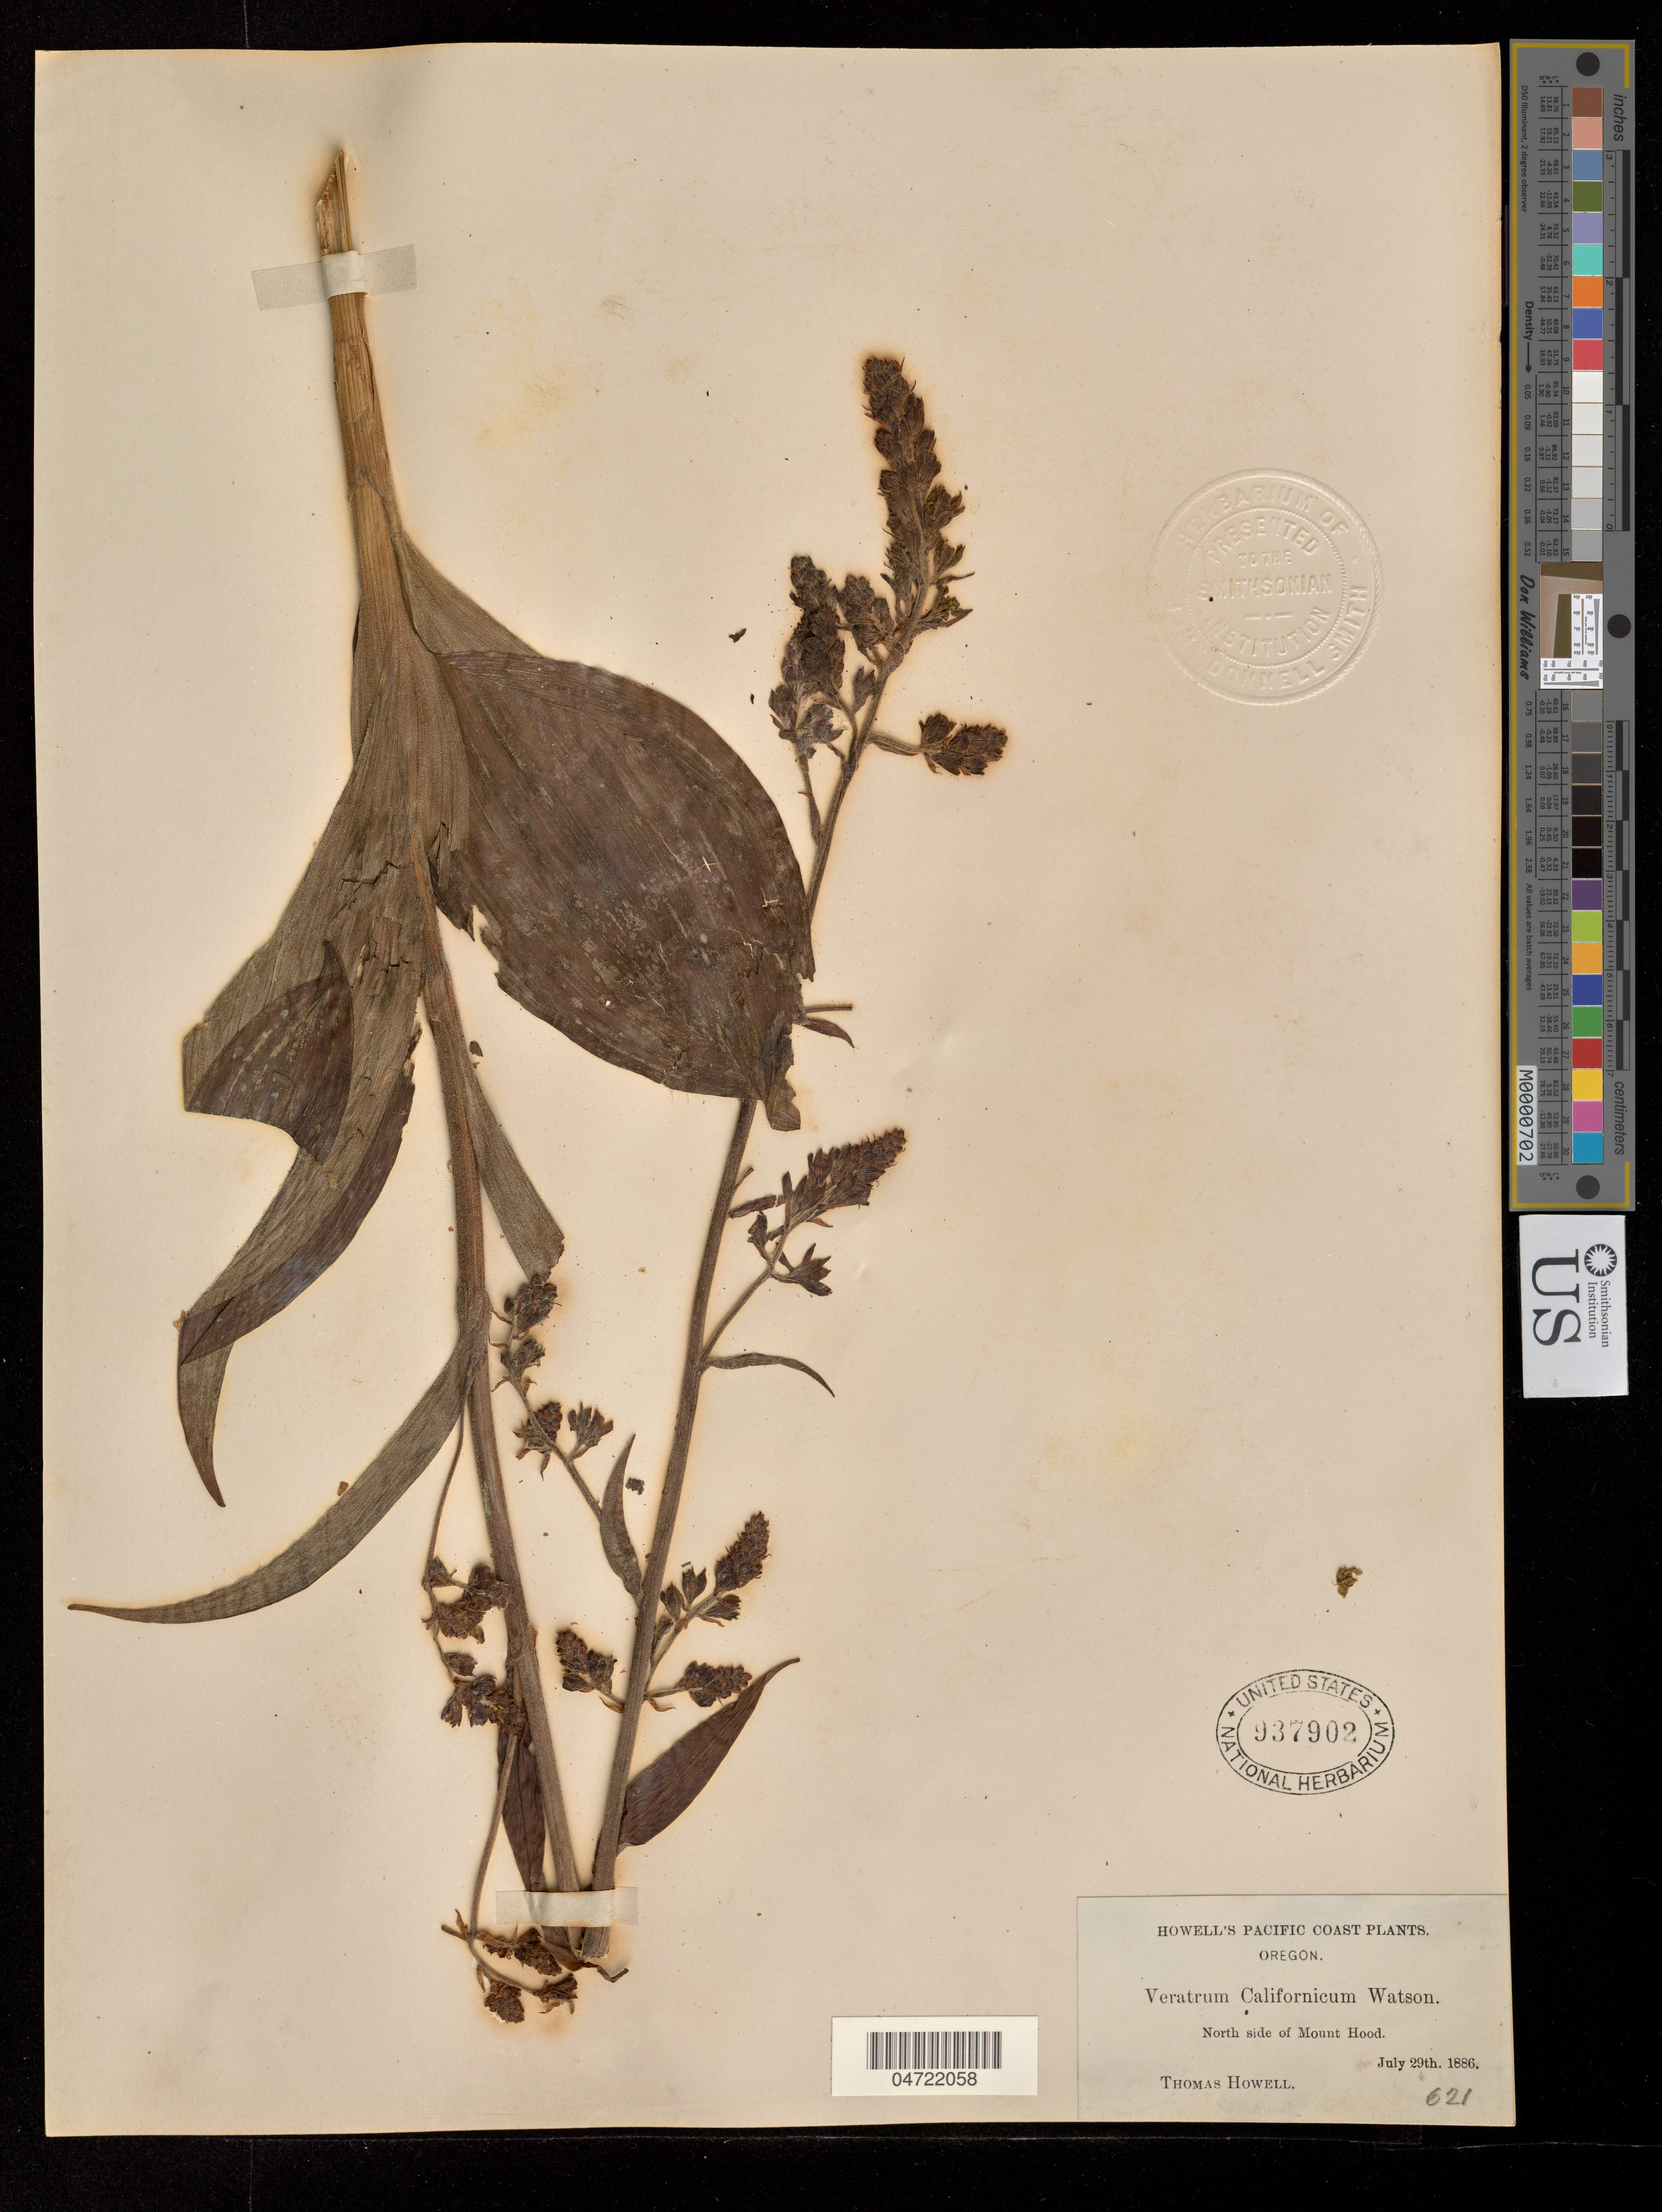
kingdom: Plantae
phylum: Tracheophyta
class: Liliopsida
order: Liliales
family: Melanthiaceae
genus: Veratrum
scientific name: Veratrum californicum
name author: Durand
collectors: T. Howell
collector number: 621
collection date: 1886-07-29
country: United States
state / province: Oregon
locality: Pacific Coast. North side of Mount Hood.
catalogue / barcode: US 937902